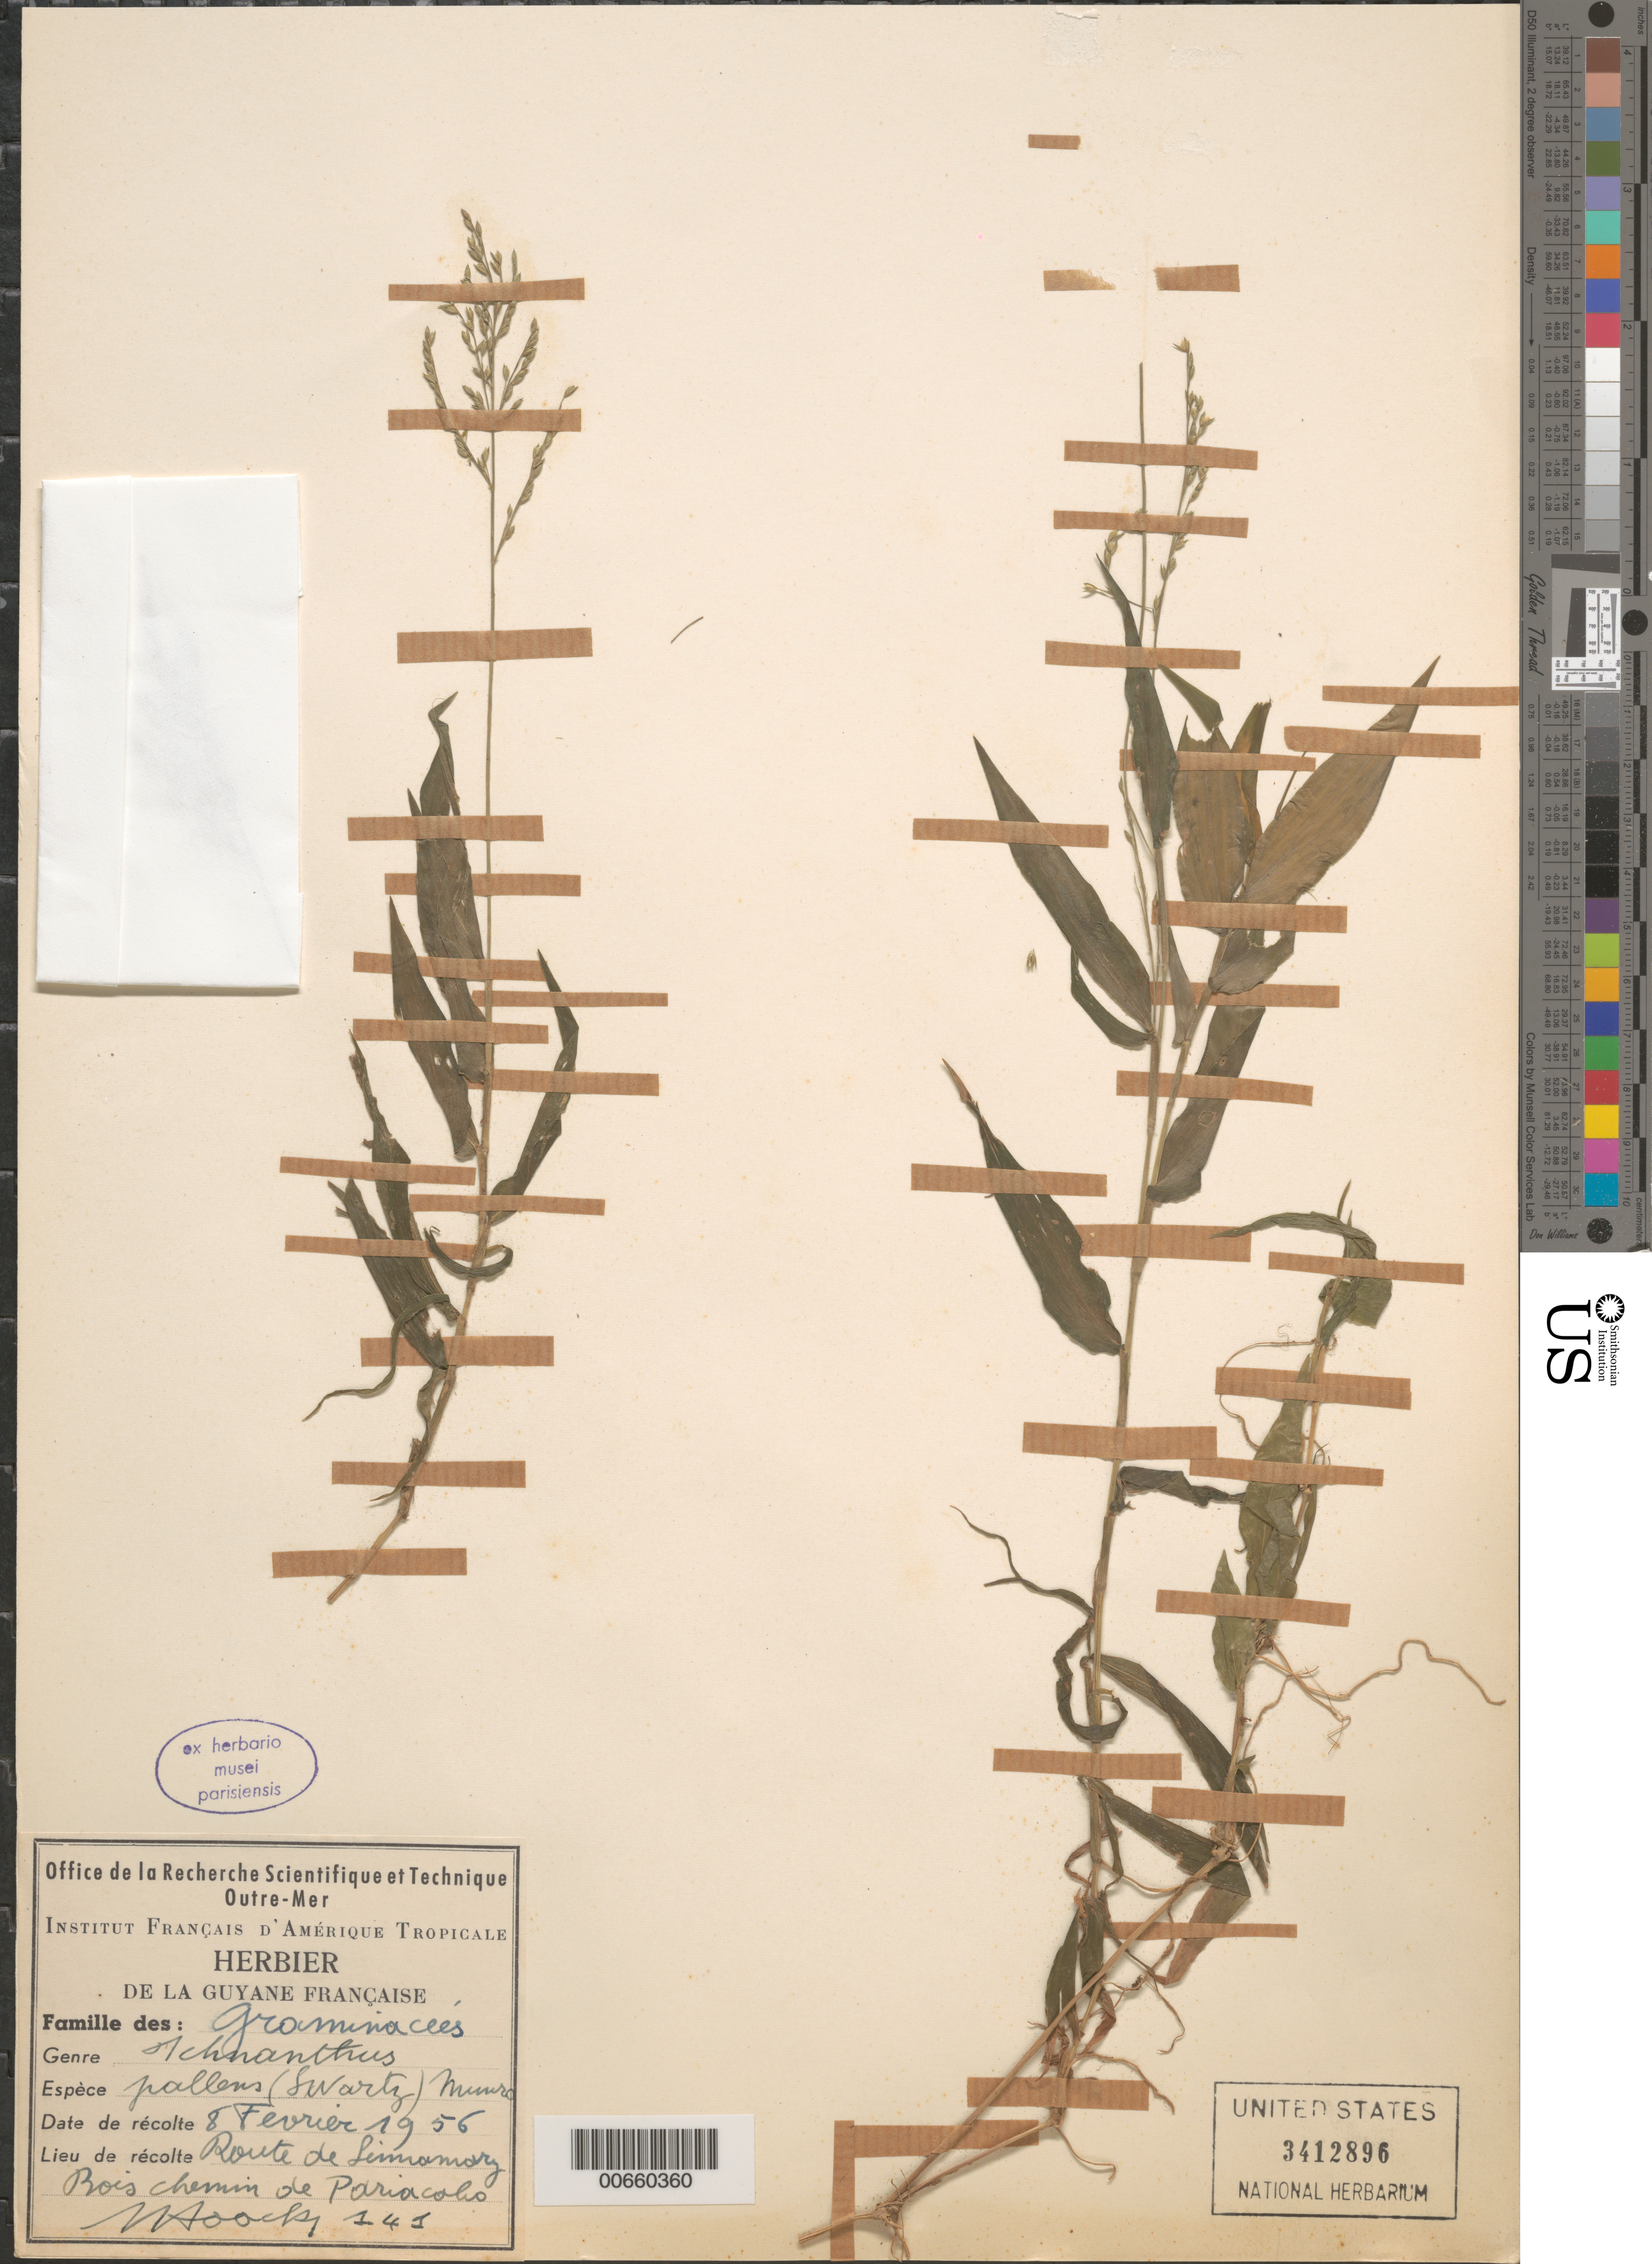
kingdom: Plantae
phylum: Tracheophyta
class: Liliopsida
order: Poales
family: Poaceae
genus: Ichnanthus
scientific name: Ichnanthus pallens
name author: (Sw.) Munro ex Benth.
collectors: J. Hoock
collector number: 141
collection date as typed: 8-Feb-56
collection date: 1956-02-08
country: French Guiana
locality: Route de Sinnamary, Pariacobo, bois chemin de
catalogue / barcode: US 3412896